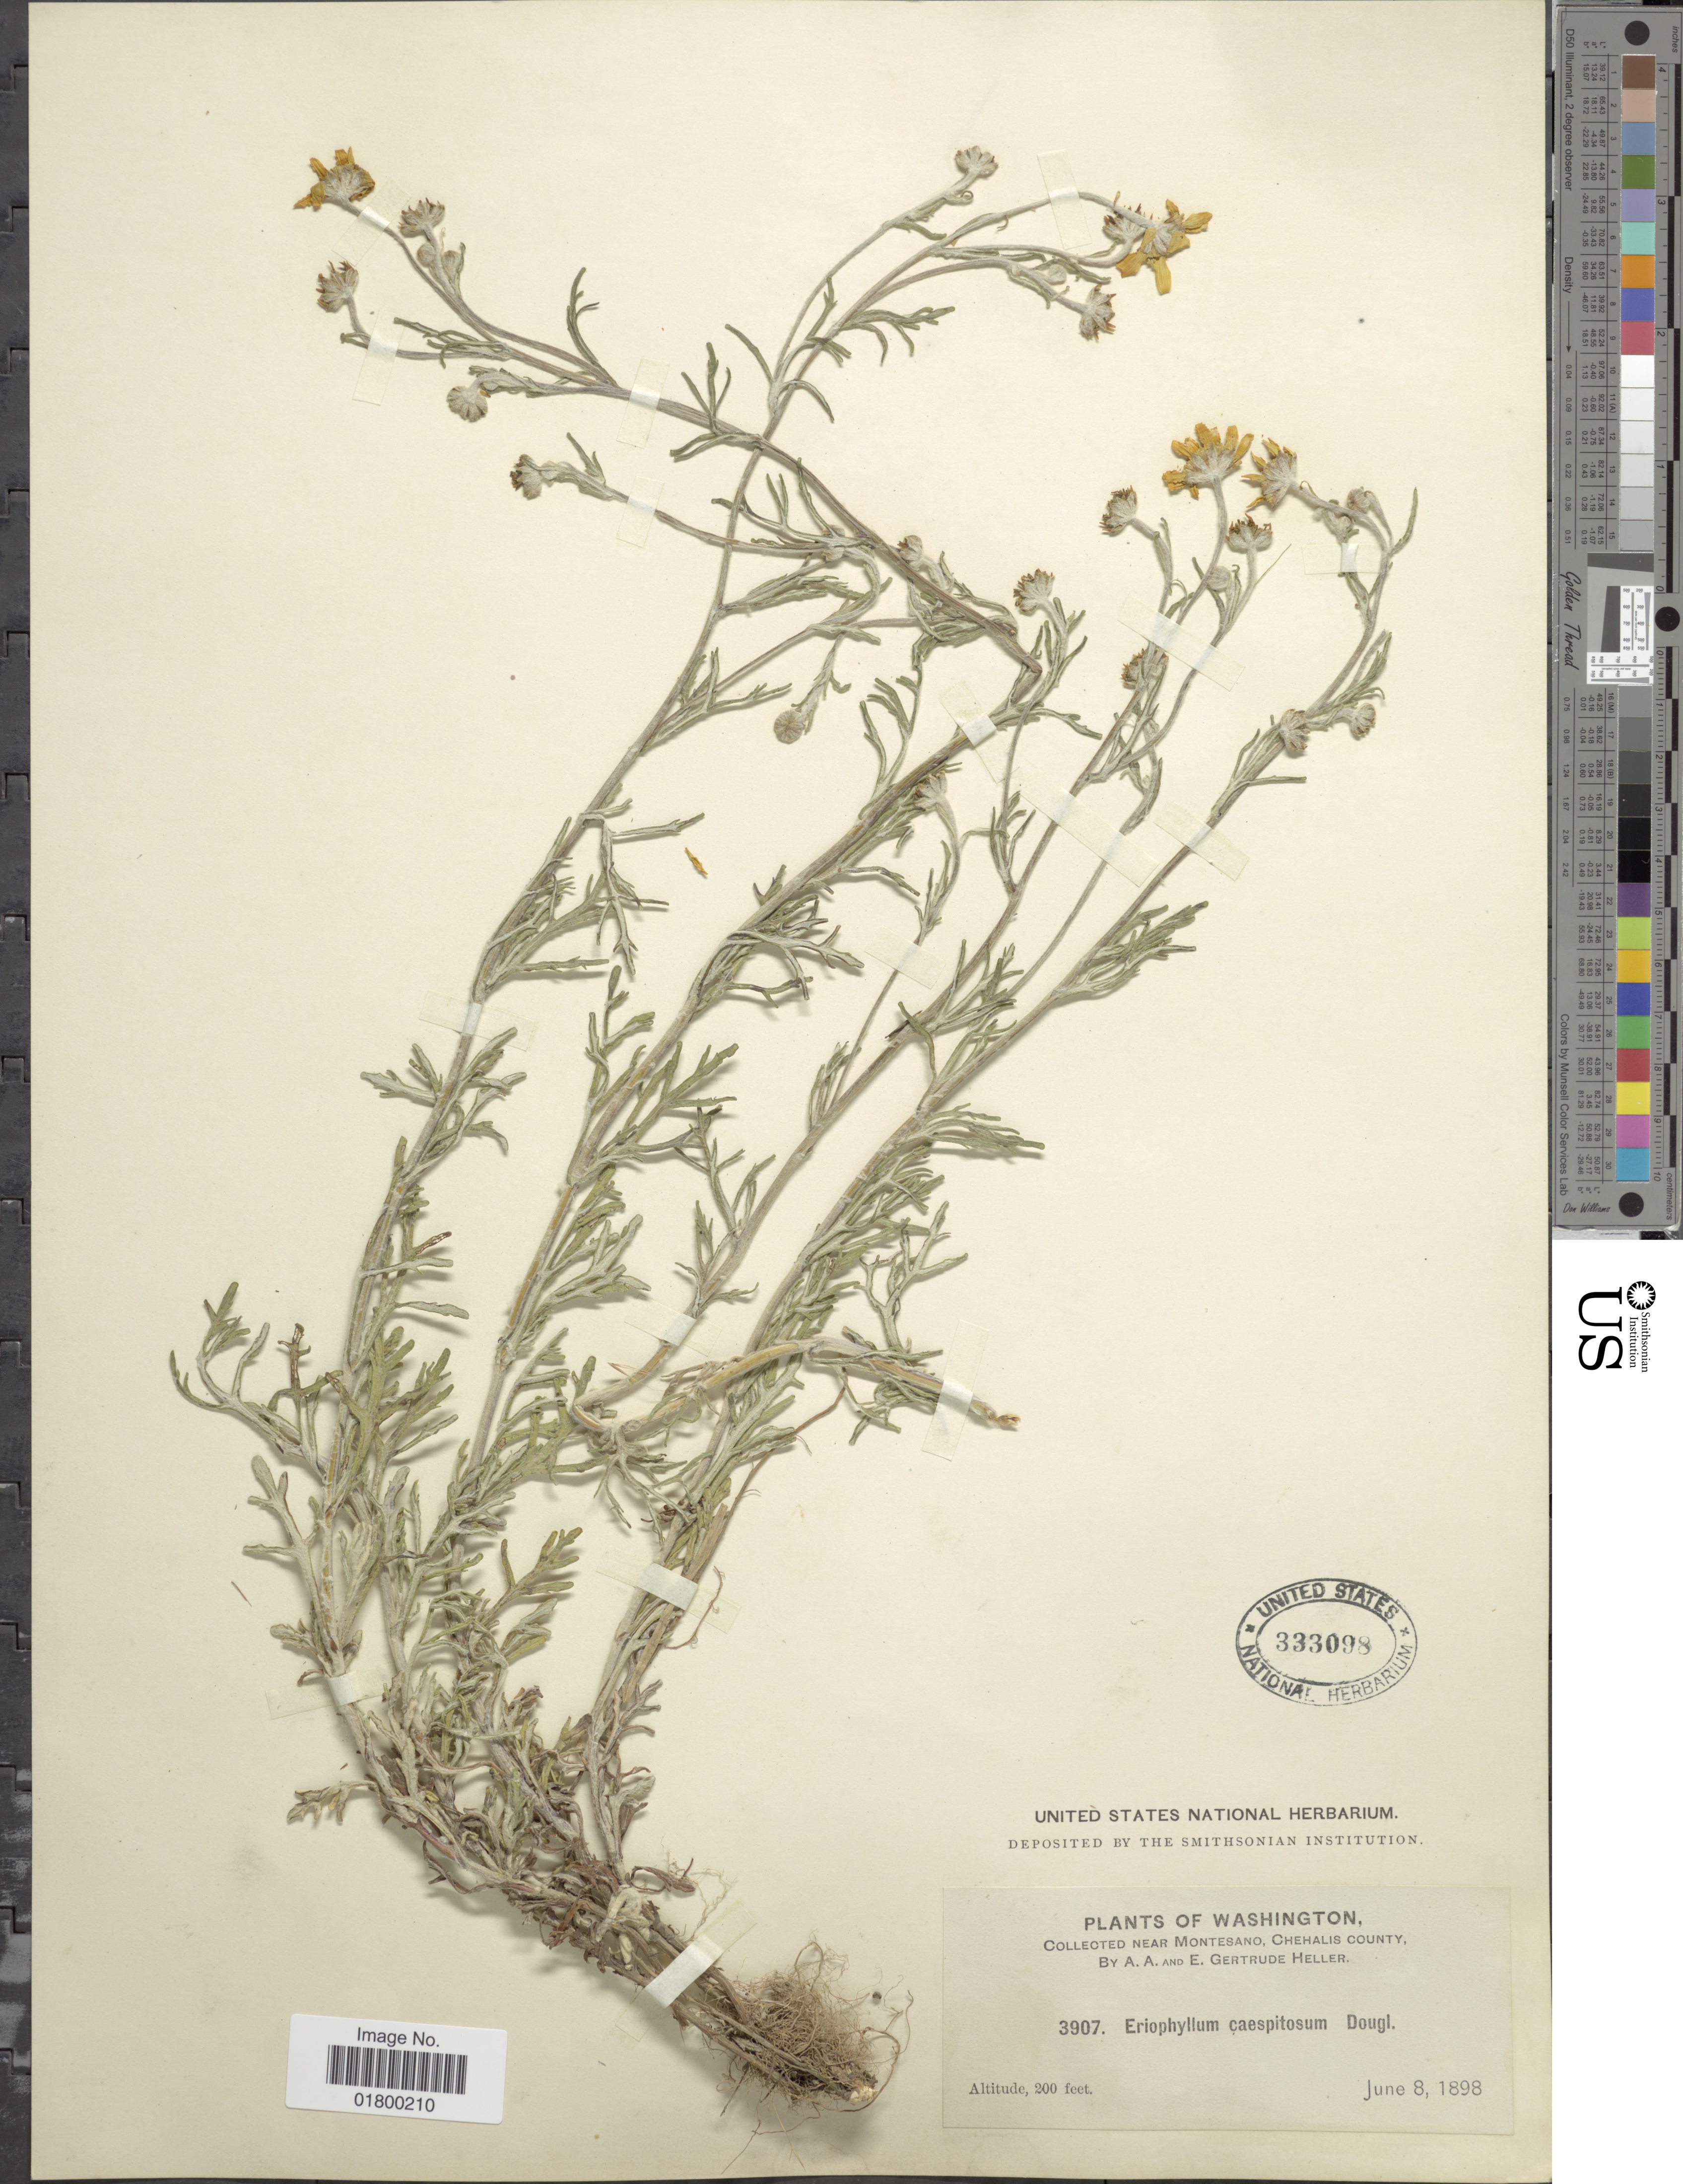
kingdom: Plantae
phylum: Tracheophyta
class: Magnoliopsida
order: Asterales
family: Asteraceae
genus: Eriophyllum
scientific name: Eriophyllum lanatum var. achillioides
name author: (DC.) Jeps.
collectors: A. A. Heller & E. G. Heller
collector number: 3907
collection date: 1898-06-08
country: United States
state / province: Washington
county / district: Grays Harbor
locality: Near Montesano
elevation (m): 61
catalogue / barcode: US 333098